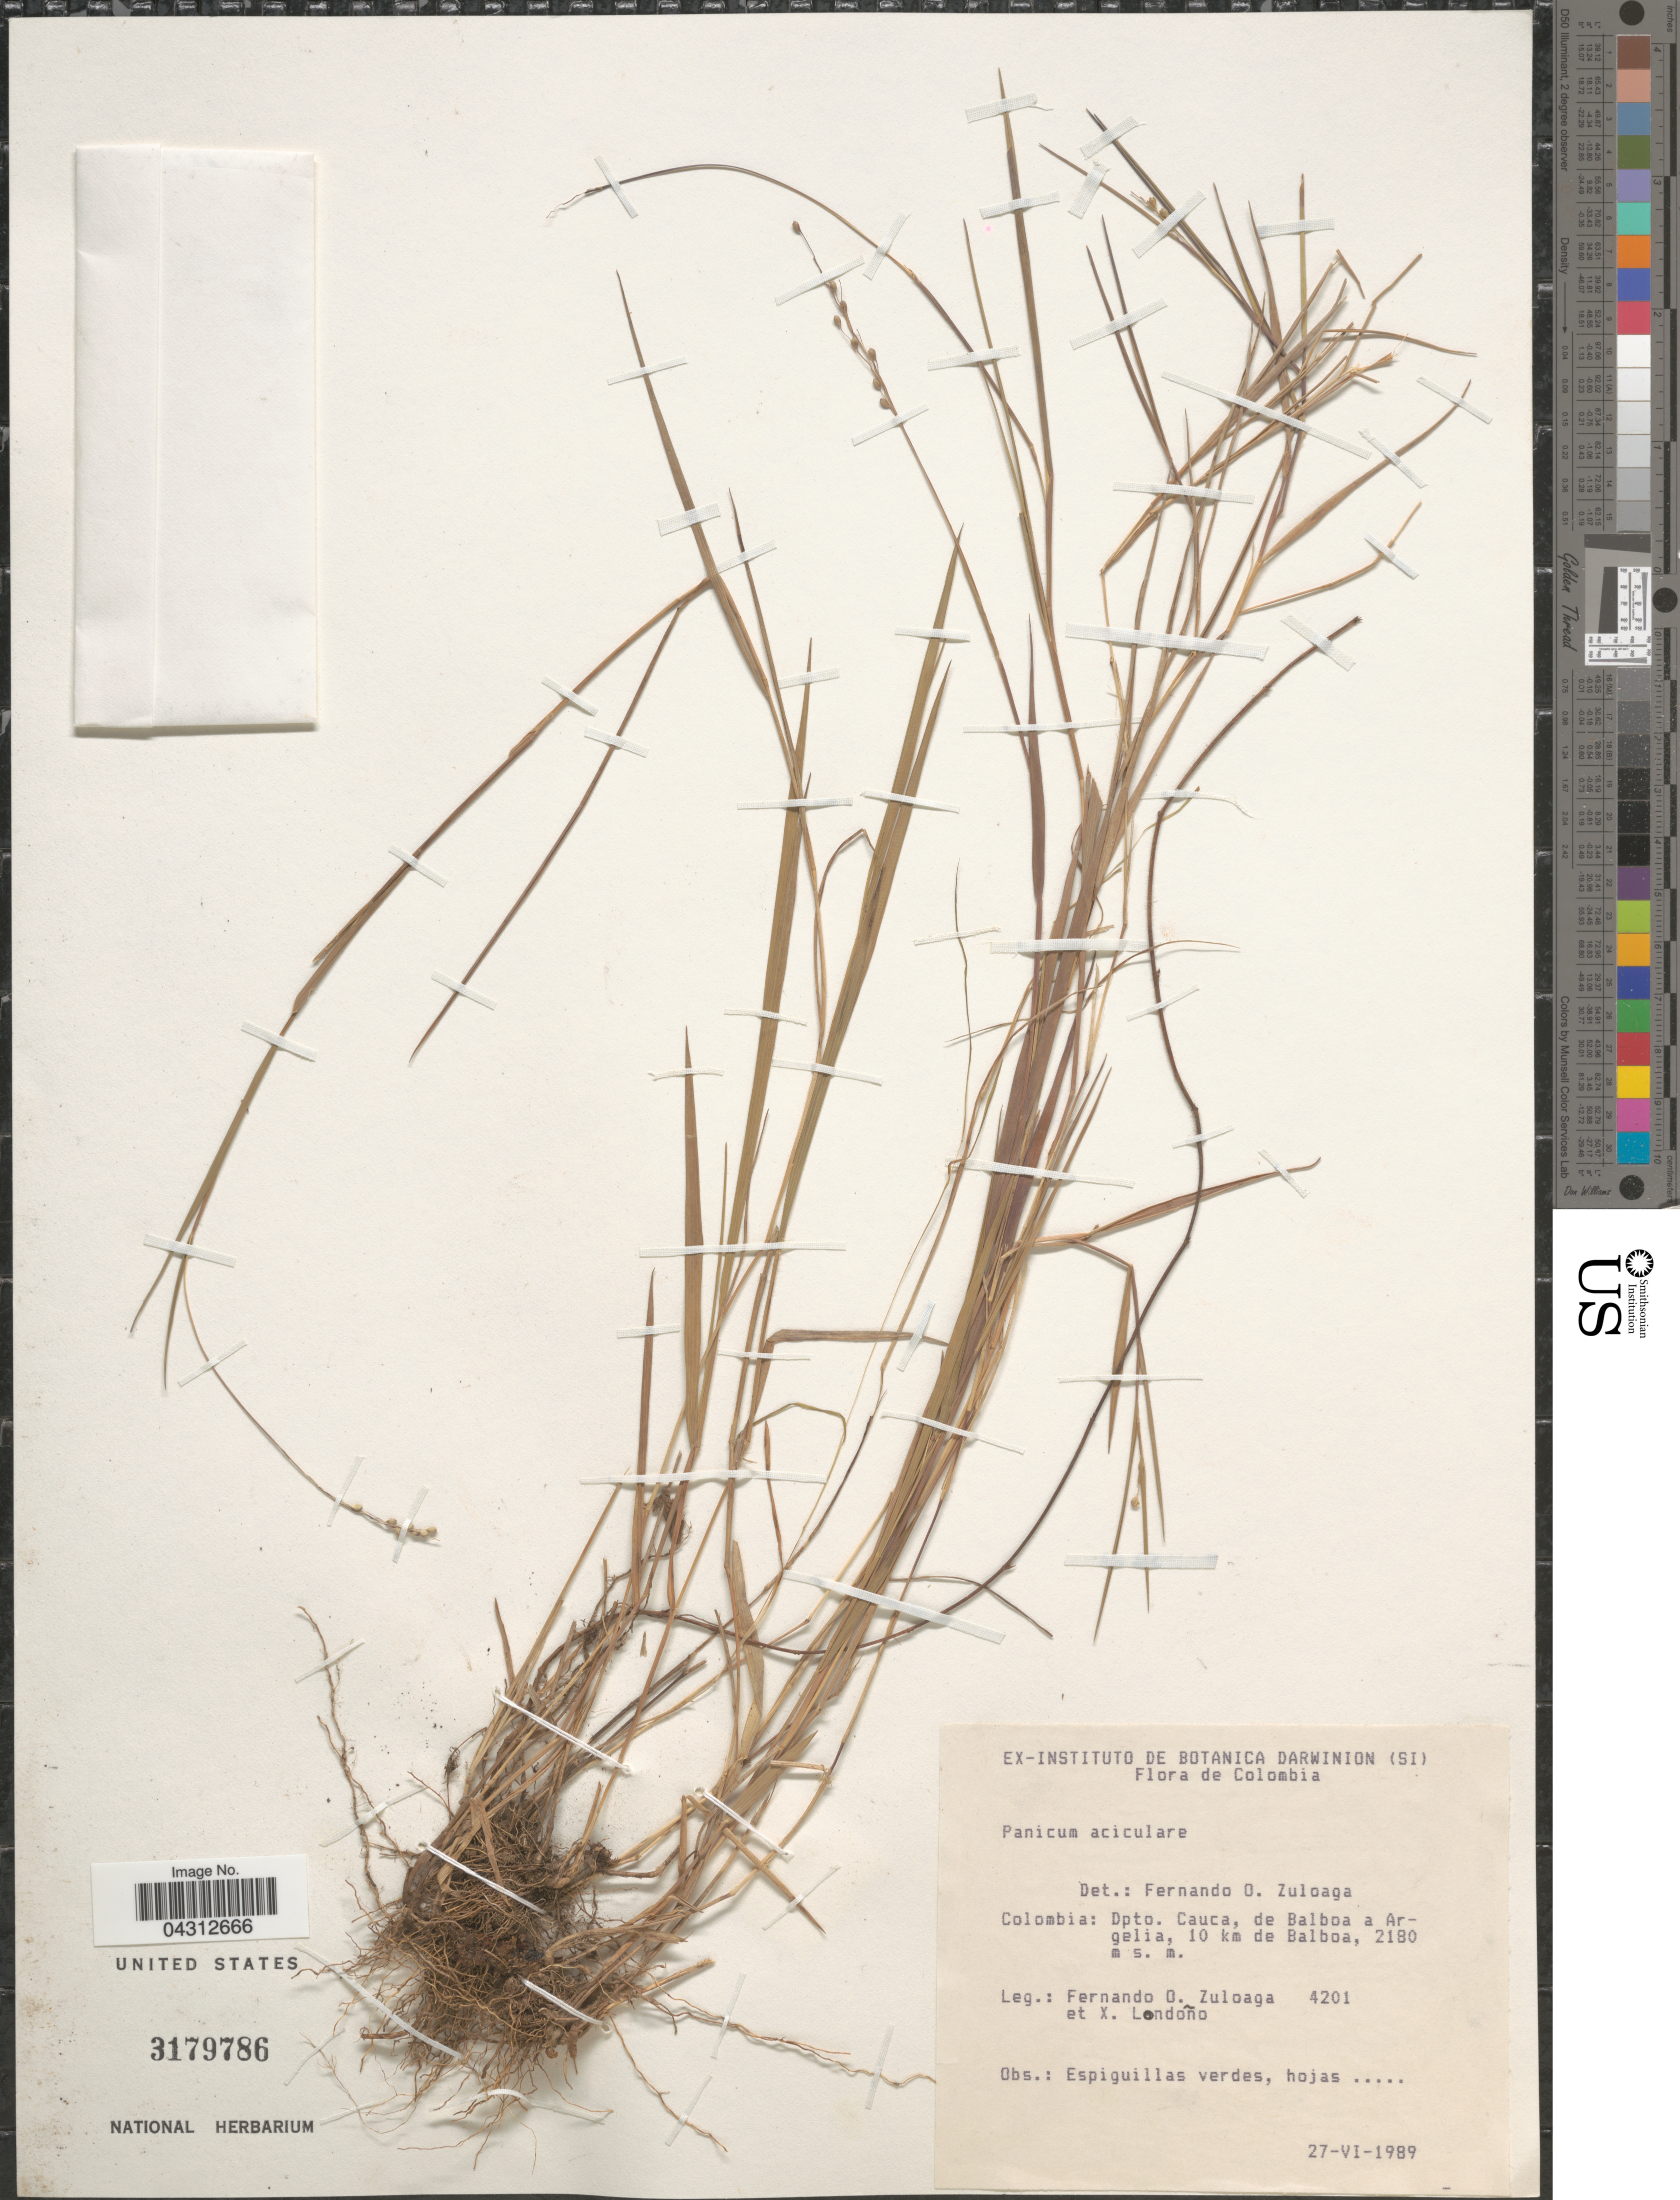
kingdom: Plantae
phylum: Tracheophyta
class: Liliopsida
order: Poales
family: Poaceae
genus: Dichanthelium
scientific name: Dichanthelium aciculare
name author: (Desv. ex Poir.) Gould & C.A. Clark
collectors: F. O. Zuloaga & X. Londoño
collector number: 4201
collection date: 1989-06-27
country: Colombia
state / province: Cauca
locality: Dpto. Cauca, de Balboa a Argelia, 10 km de Balboa.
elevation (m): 2180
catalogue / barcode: US 3179786